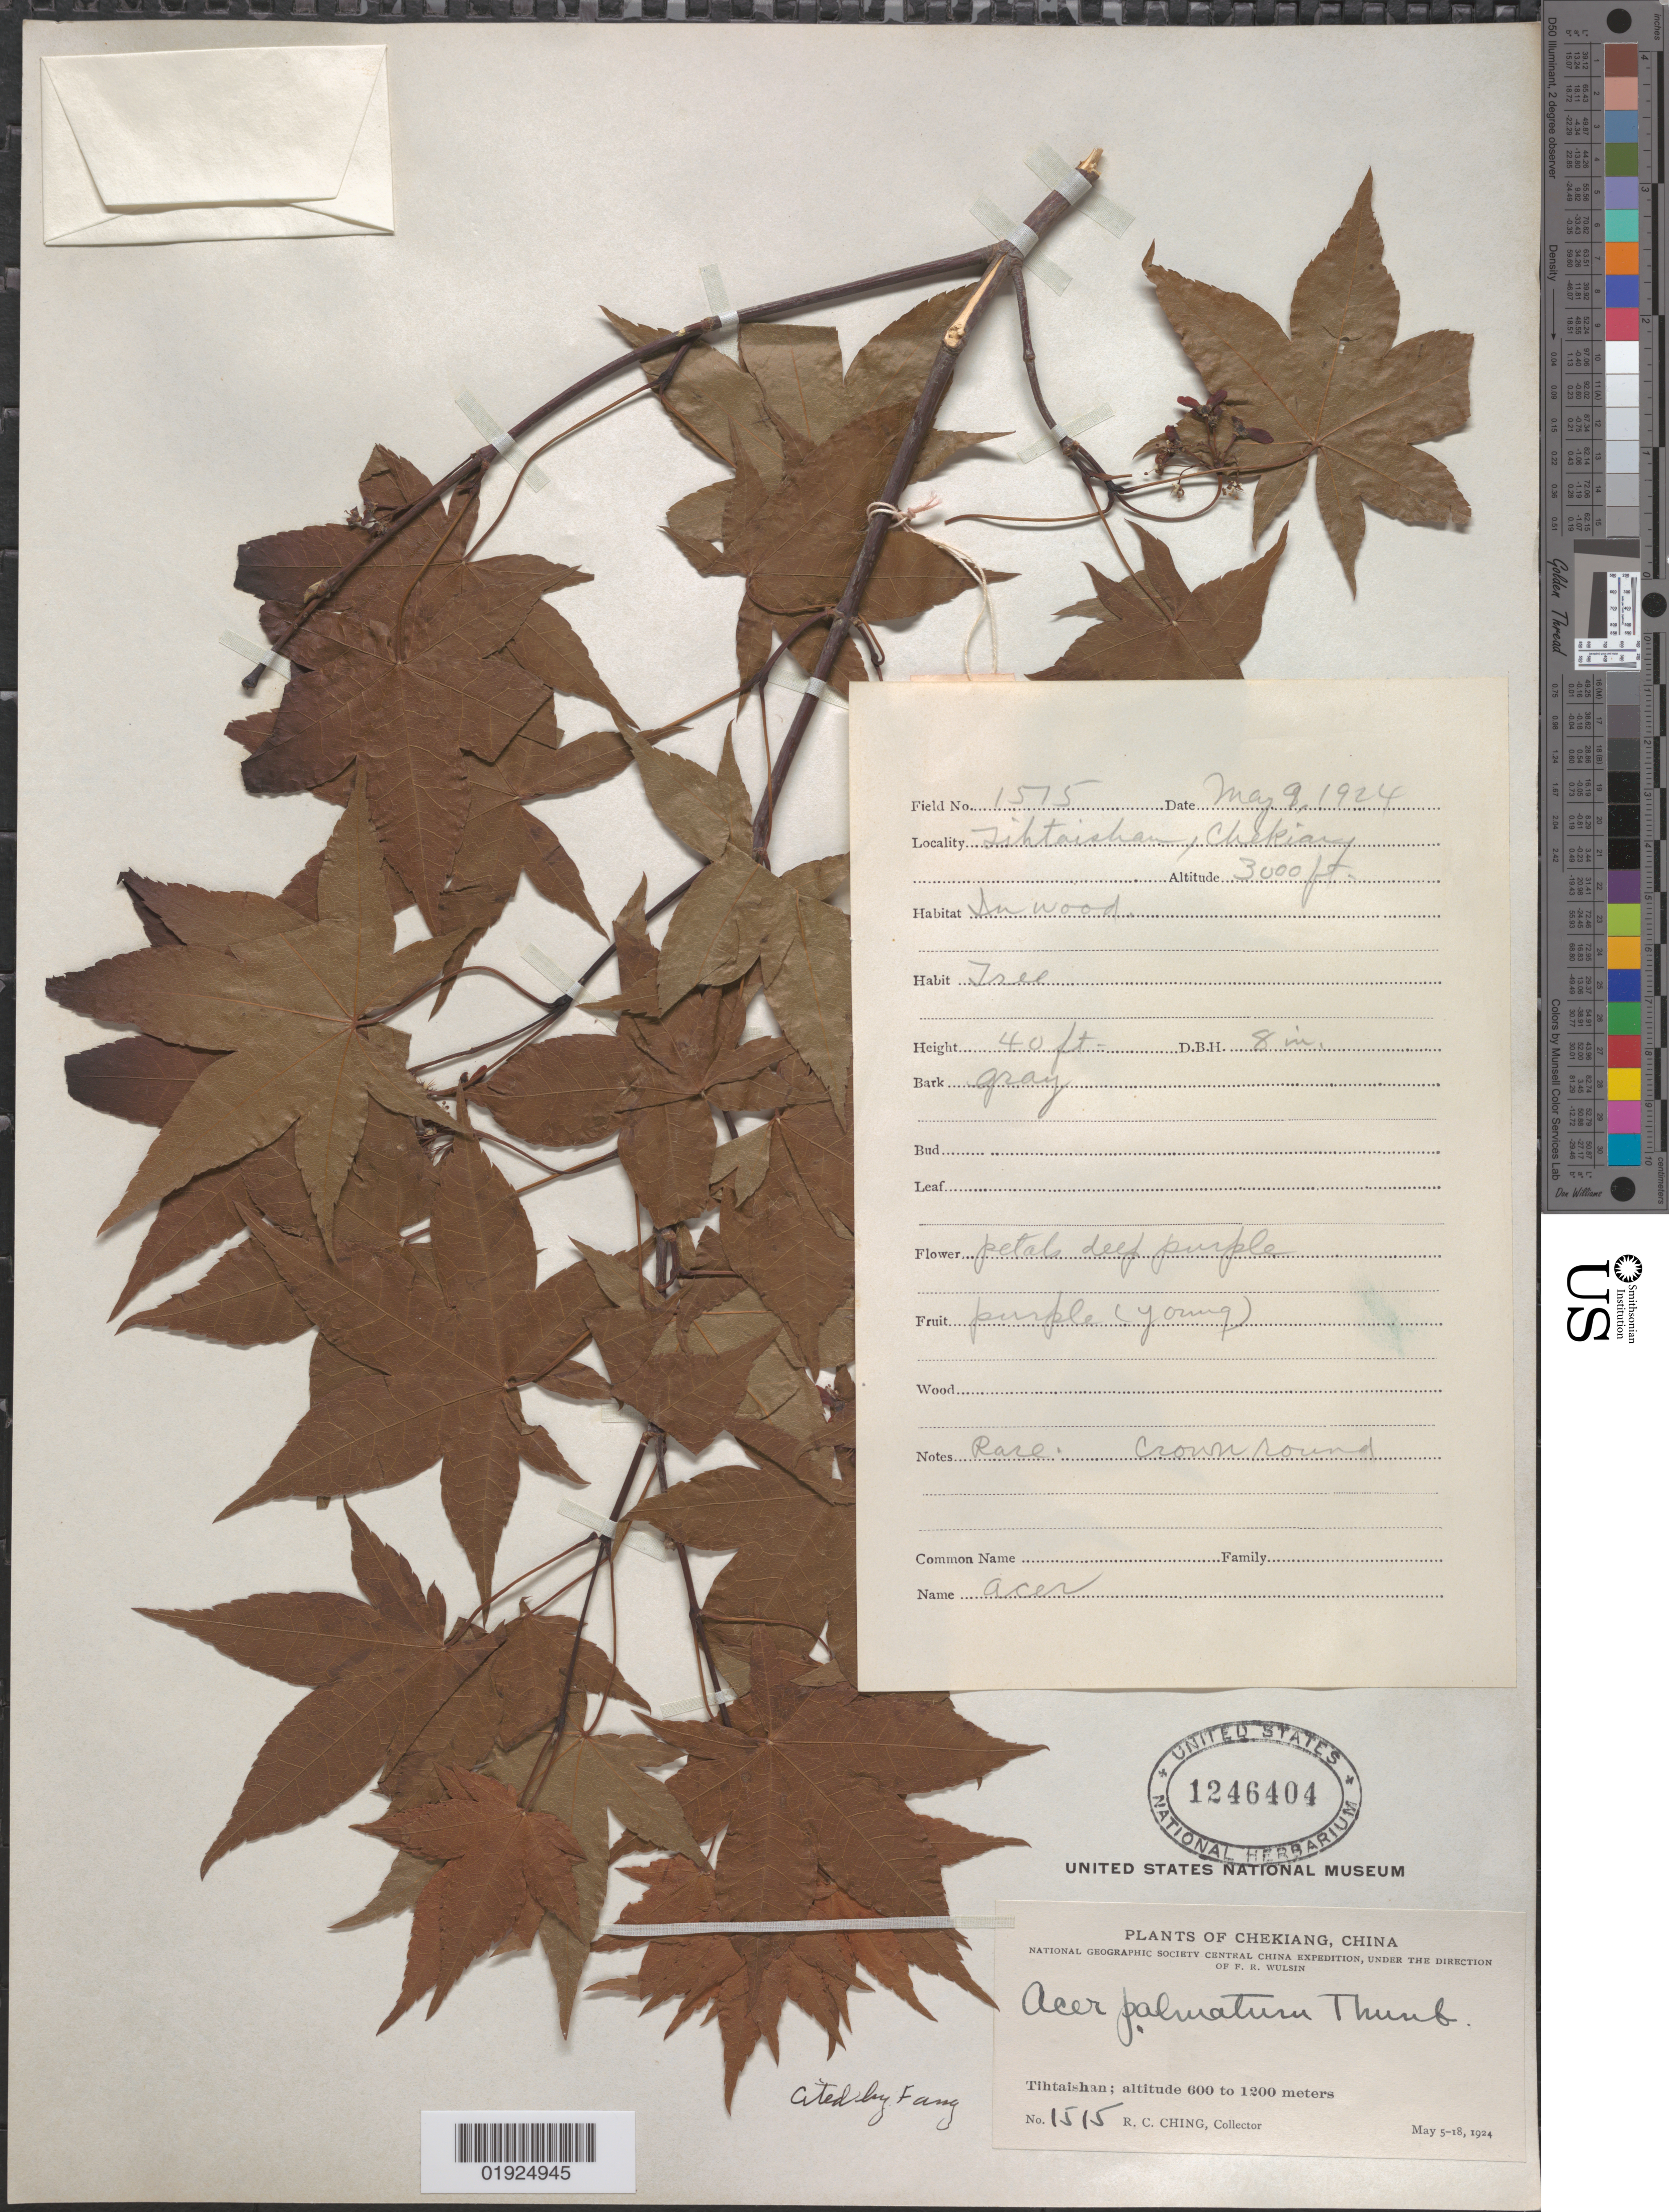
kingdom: Plantae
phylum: Tracheophyta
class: Magnoliopsida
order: Sapindales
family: Sapindaceae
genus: Acer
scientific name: Acer palmatum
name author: Thunb.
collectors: R. C. Ching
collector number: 1515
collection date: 1924-05-09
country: China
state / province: Zhejiang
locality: Chekiang [Zhejiang], Tihtaishan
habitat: In wood. Rare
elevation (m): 914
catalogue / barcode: US 1246404